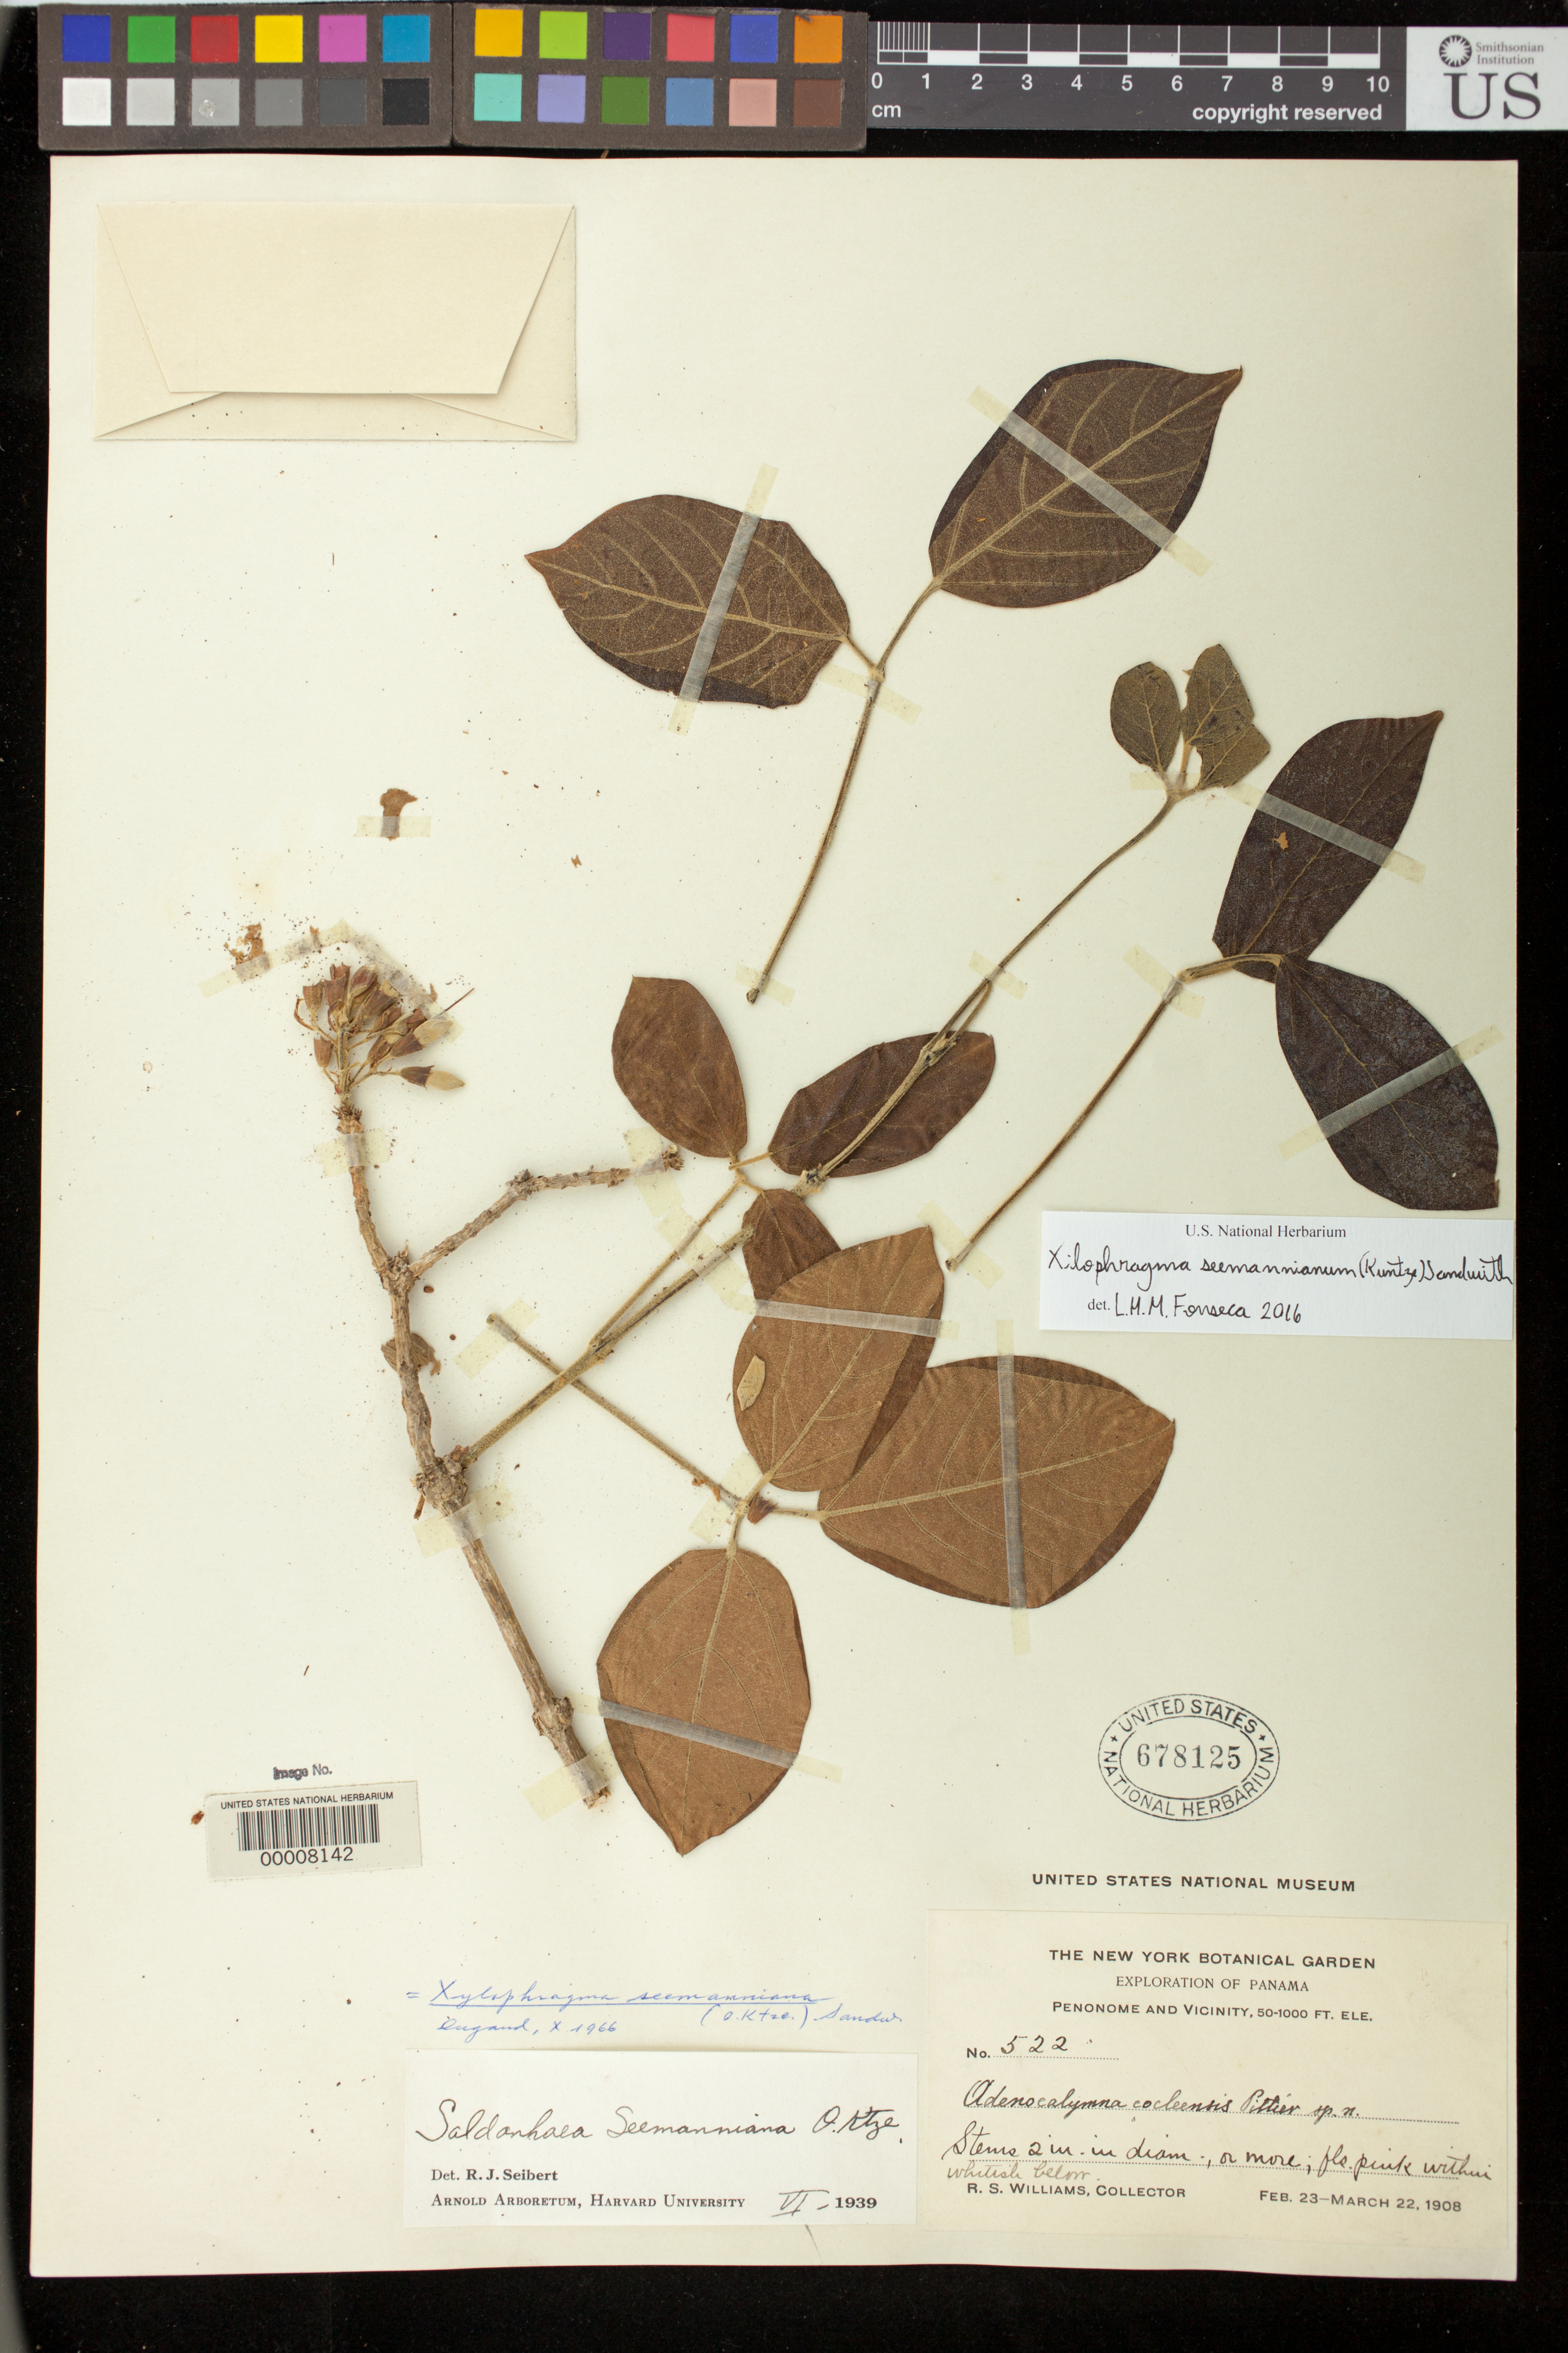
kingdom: Plantae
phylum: Tracheophyta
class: Magnoliopsida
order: Lamiales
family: Bignoniaceae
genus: Adenocalymma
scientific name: Adenocalymma cocleense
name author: Pittier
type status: Holotype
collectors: R. S. Williams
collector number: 522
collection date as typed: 23 Feb 1908 to 22 Mar 1908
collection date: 1908-02-23/1908-03-22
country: Panama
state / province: Coclé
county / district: Penonomé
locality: Vicinity of Penonome.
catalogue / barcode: US 678125